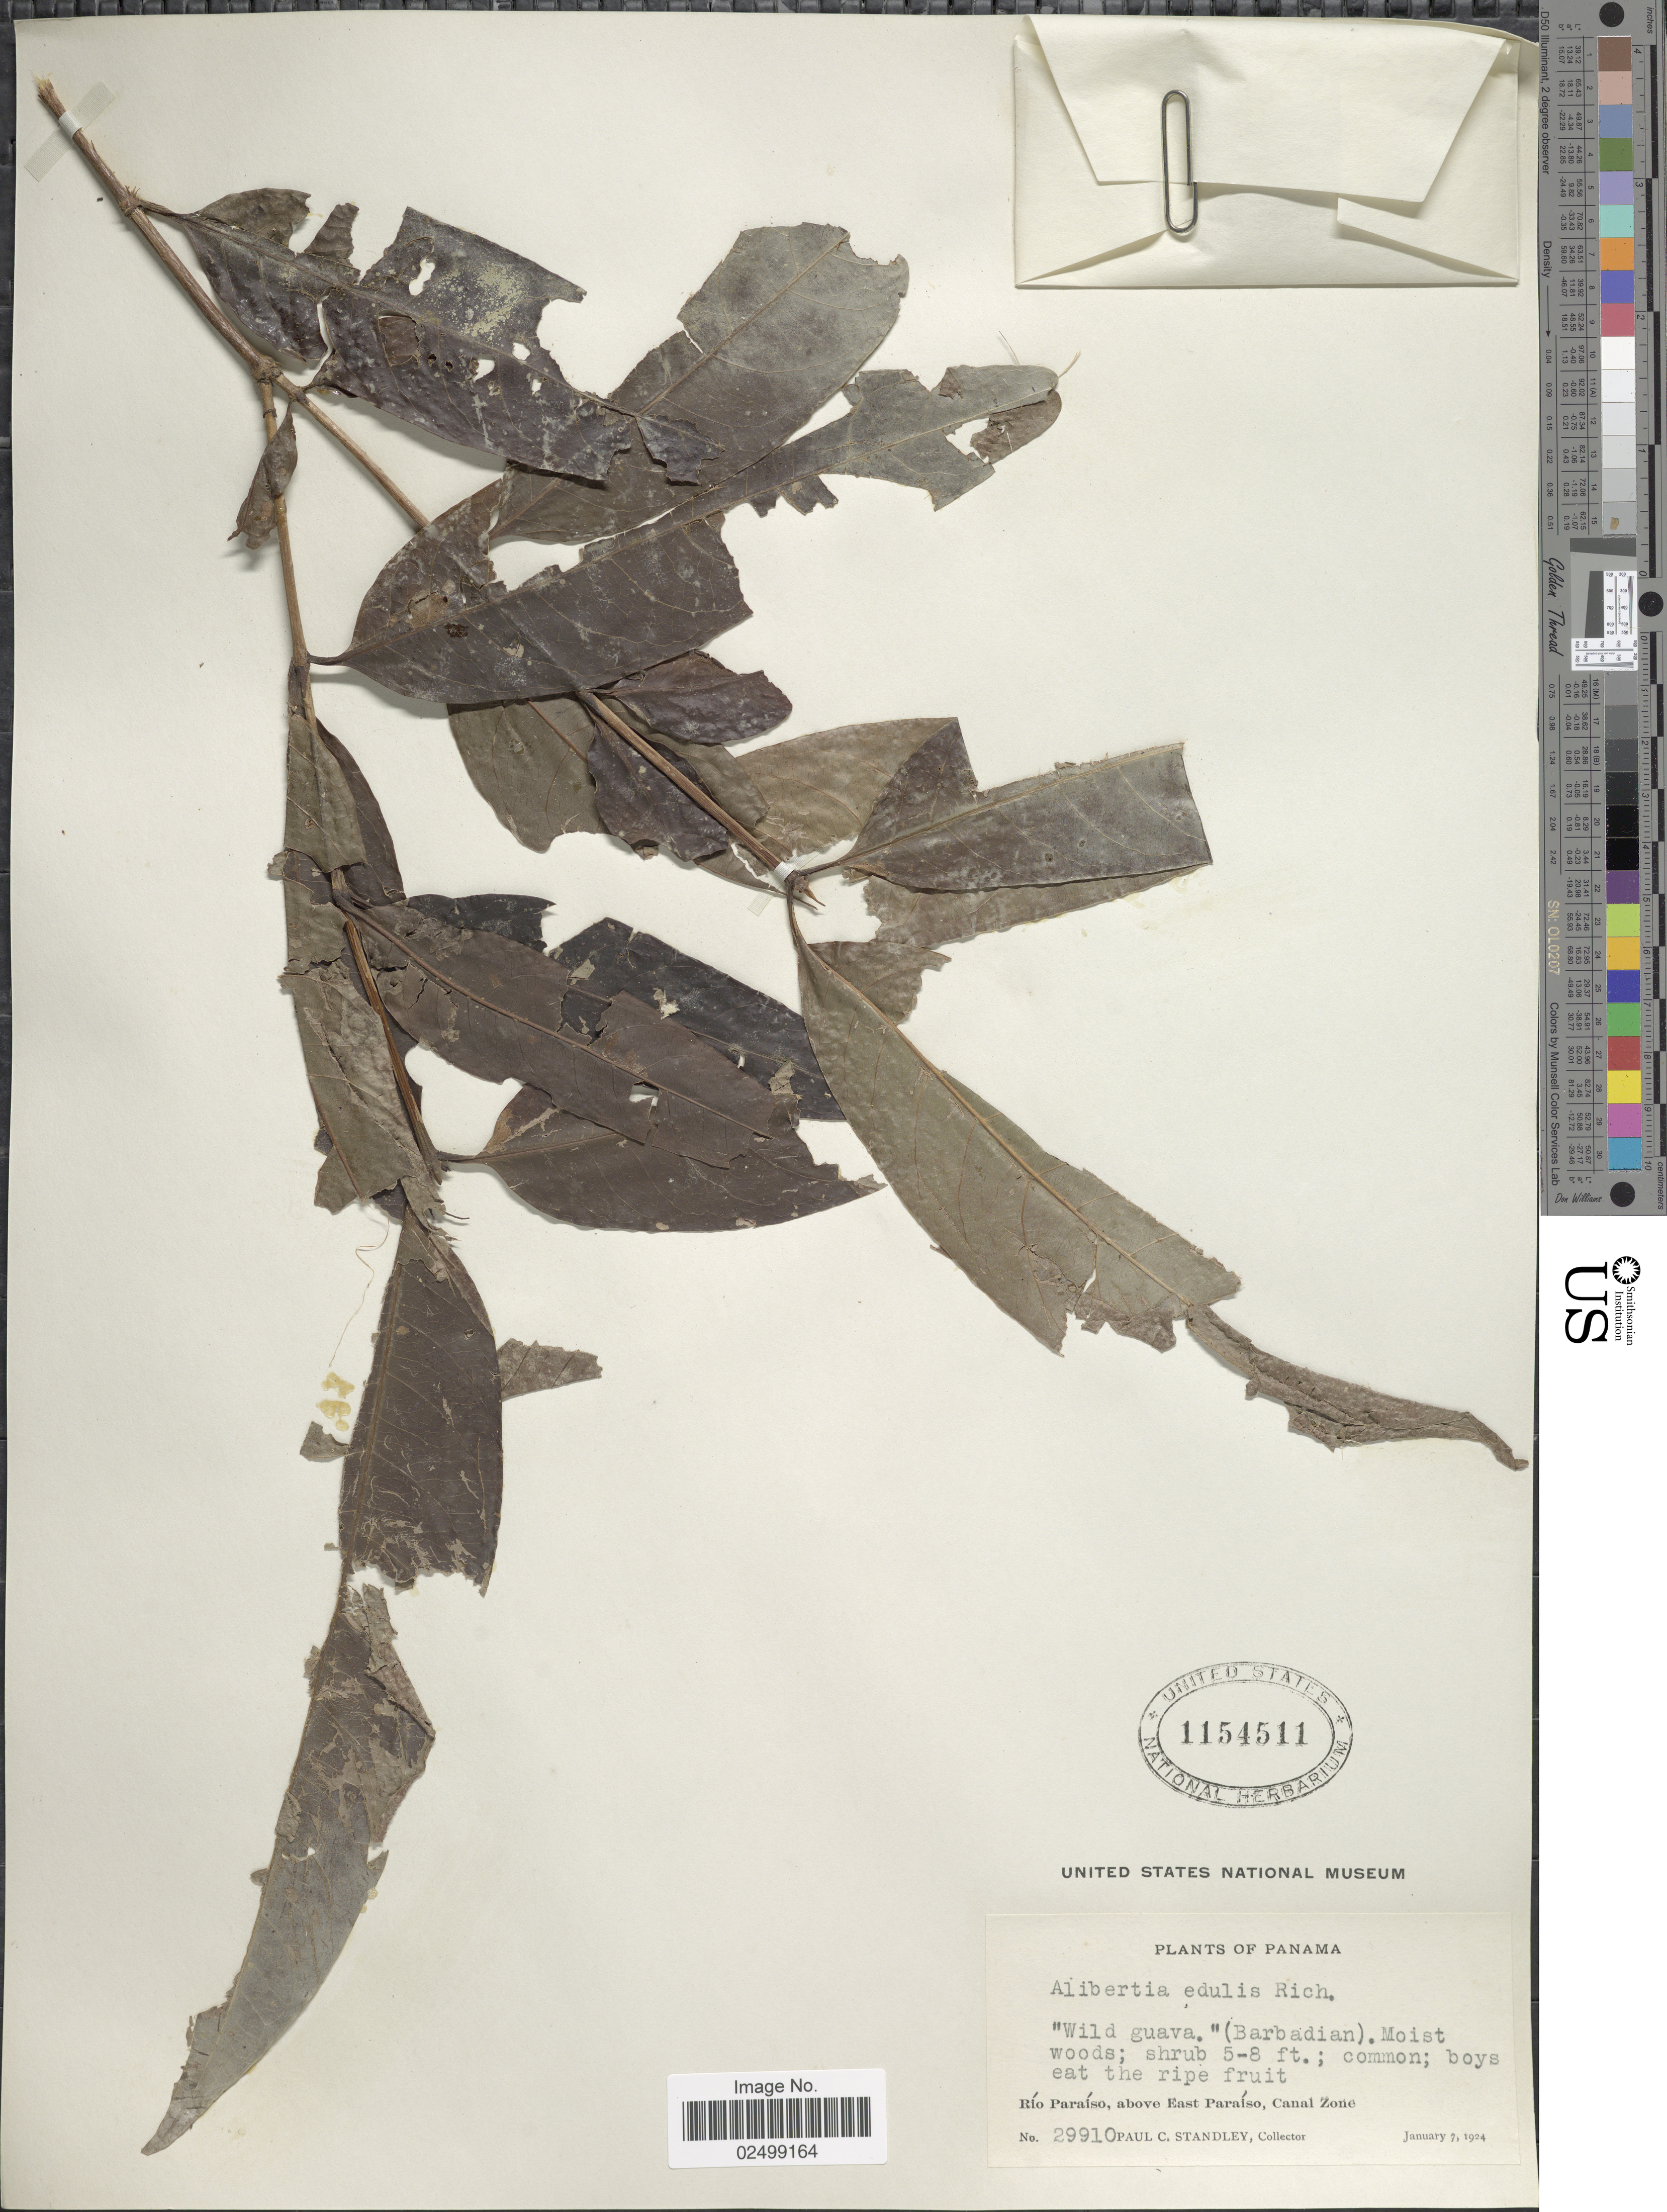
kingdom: Plantae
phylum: Tracheophyta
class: Magnoliopsida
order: Gentianales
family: Rubiaceae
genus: Alibertia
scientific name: Alibertia edulis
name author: (Rich.) A. Rich. ex DC.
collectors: P. C. Standley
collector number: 29910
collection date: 1924-01-07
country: Panama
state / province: Colón / Panamá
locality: Moist woods; Río Paraíso, above East Paraíso, Canal Zone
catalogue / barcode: US 1154511